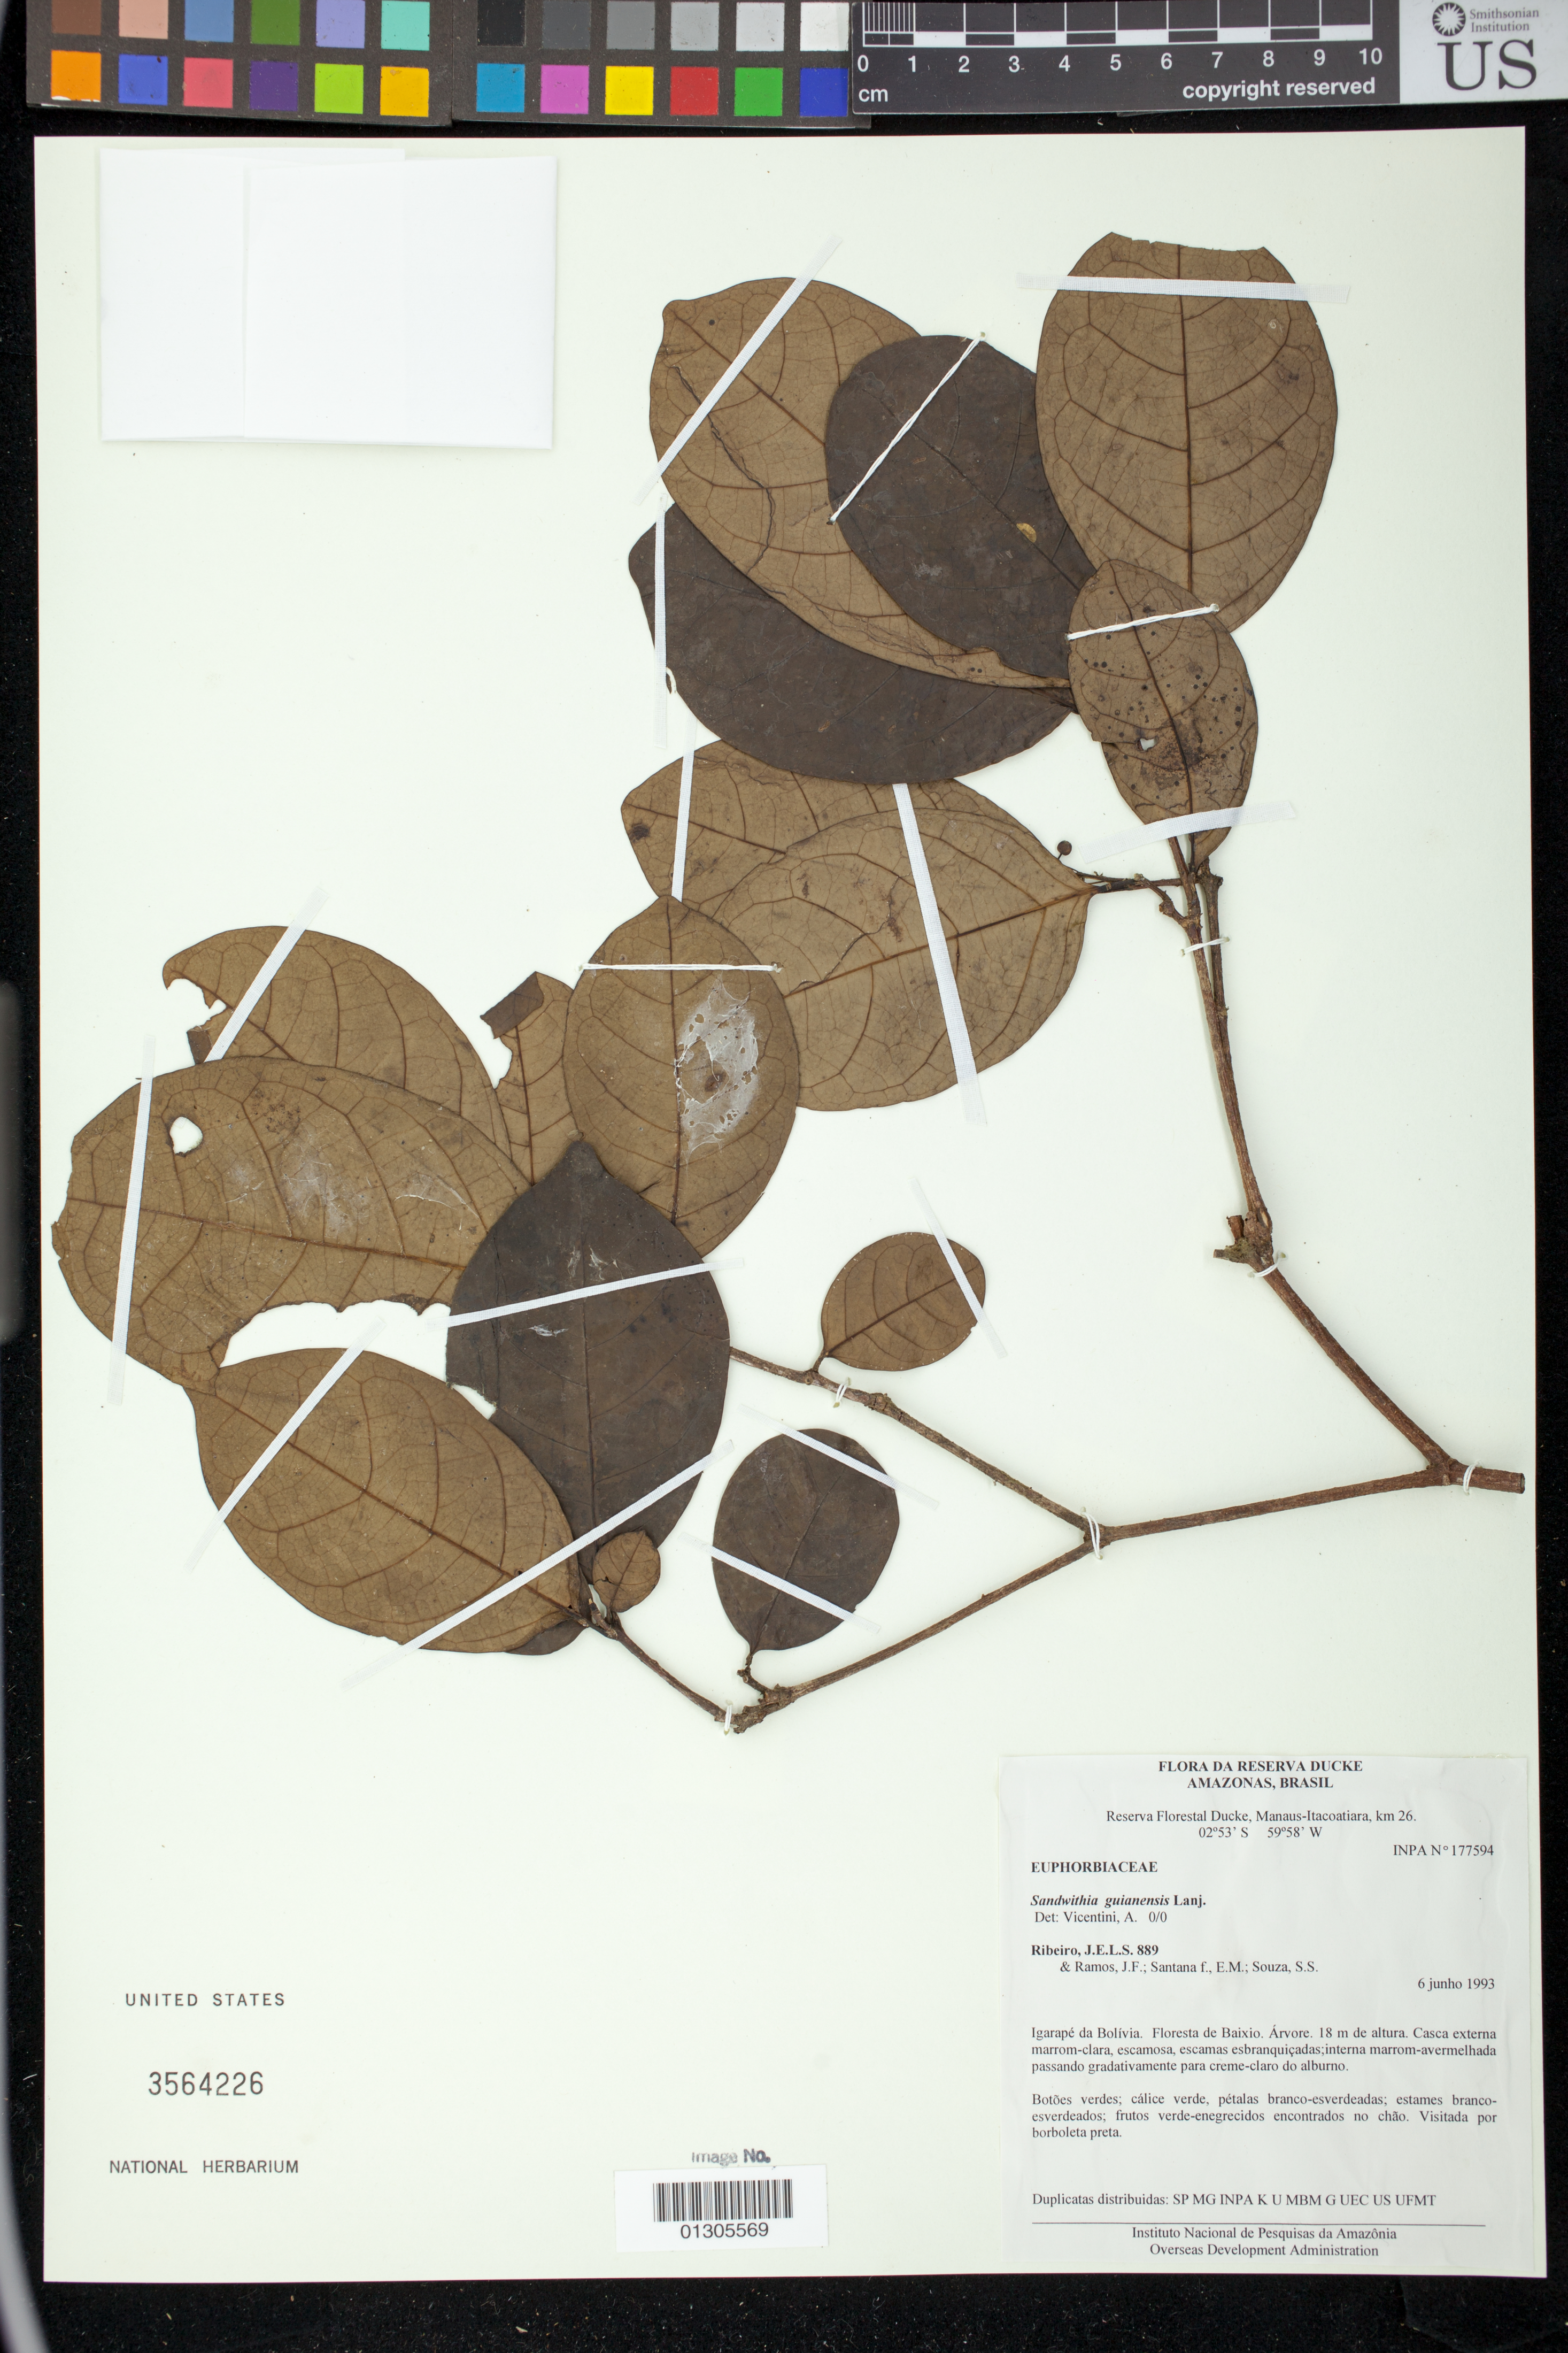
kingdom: Plantae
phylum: Tracheophyta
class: Magnoliopsida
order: Malpighiales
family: Euphorbiaceae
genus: Sagotia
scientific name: Sagotia racemosa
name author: Baill.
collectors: J. E.L. S. Ribeiro, J. F. Ramos, E. M. Santana F. & S. Souza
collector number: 889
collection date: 1993-06-06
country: Brazil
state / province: Amazonas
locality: Reserva Florestal Ducke, Manaus-Itacoatiara, km 26.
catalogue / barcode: US 3564226